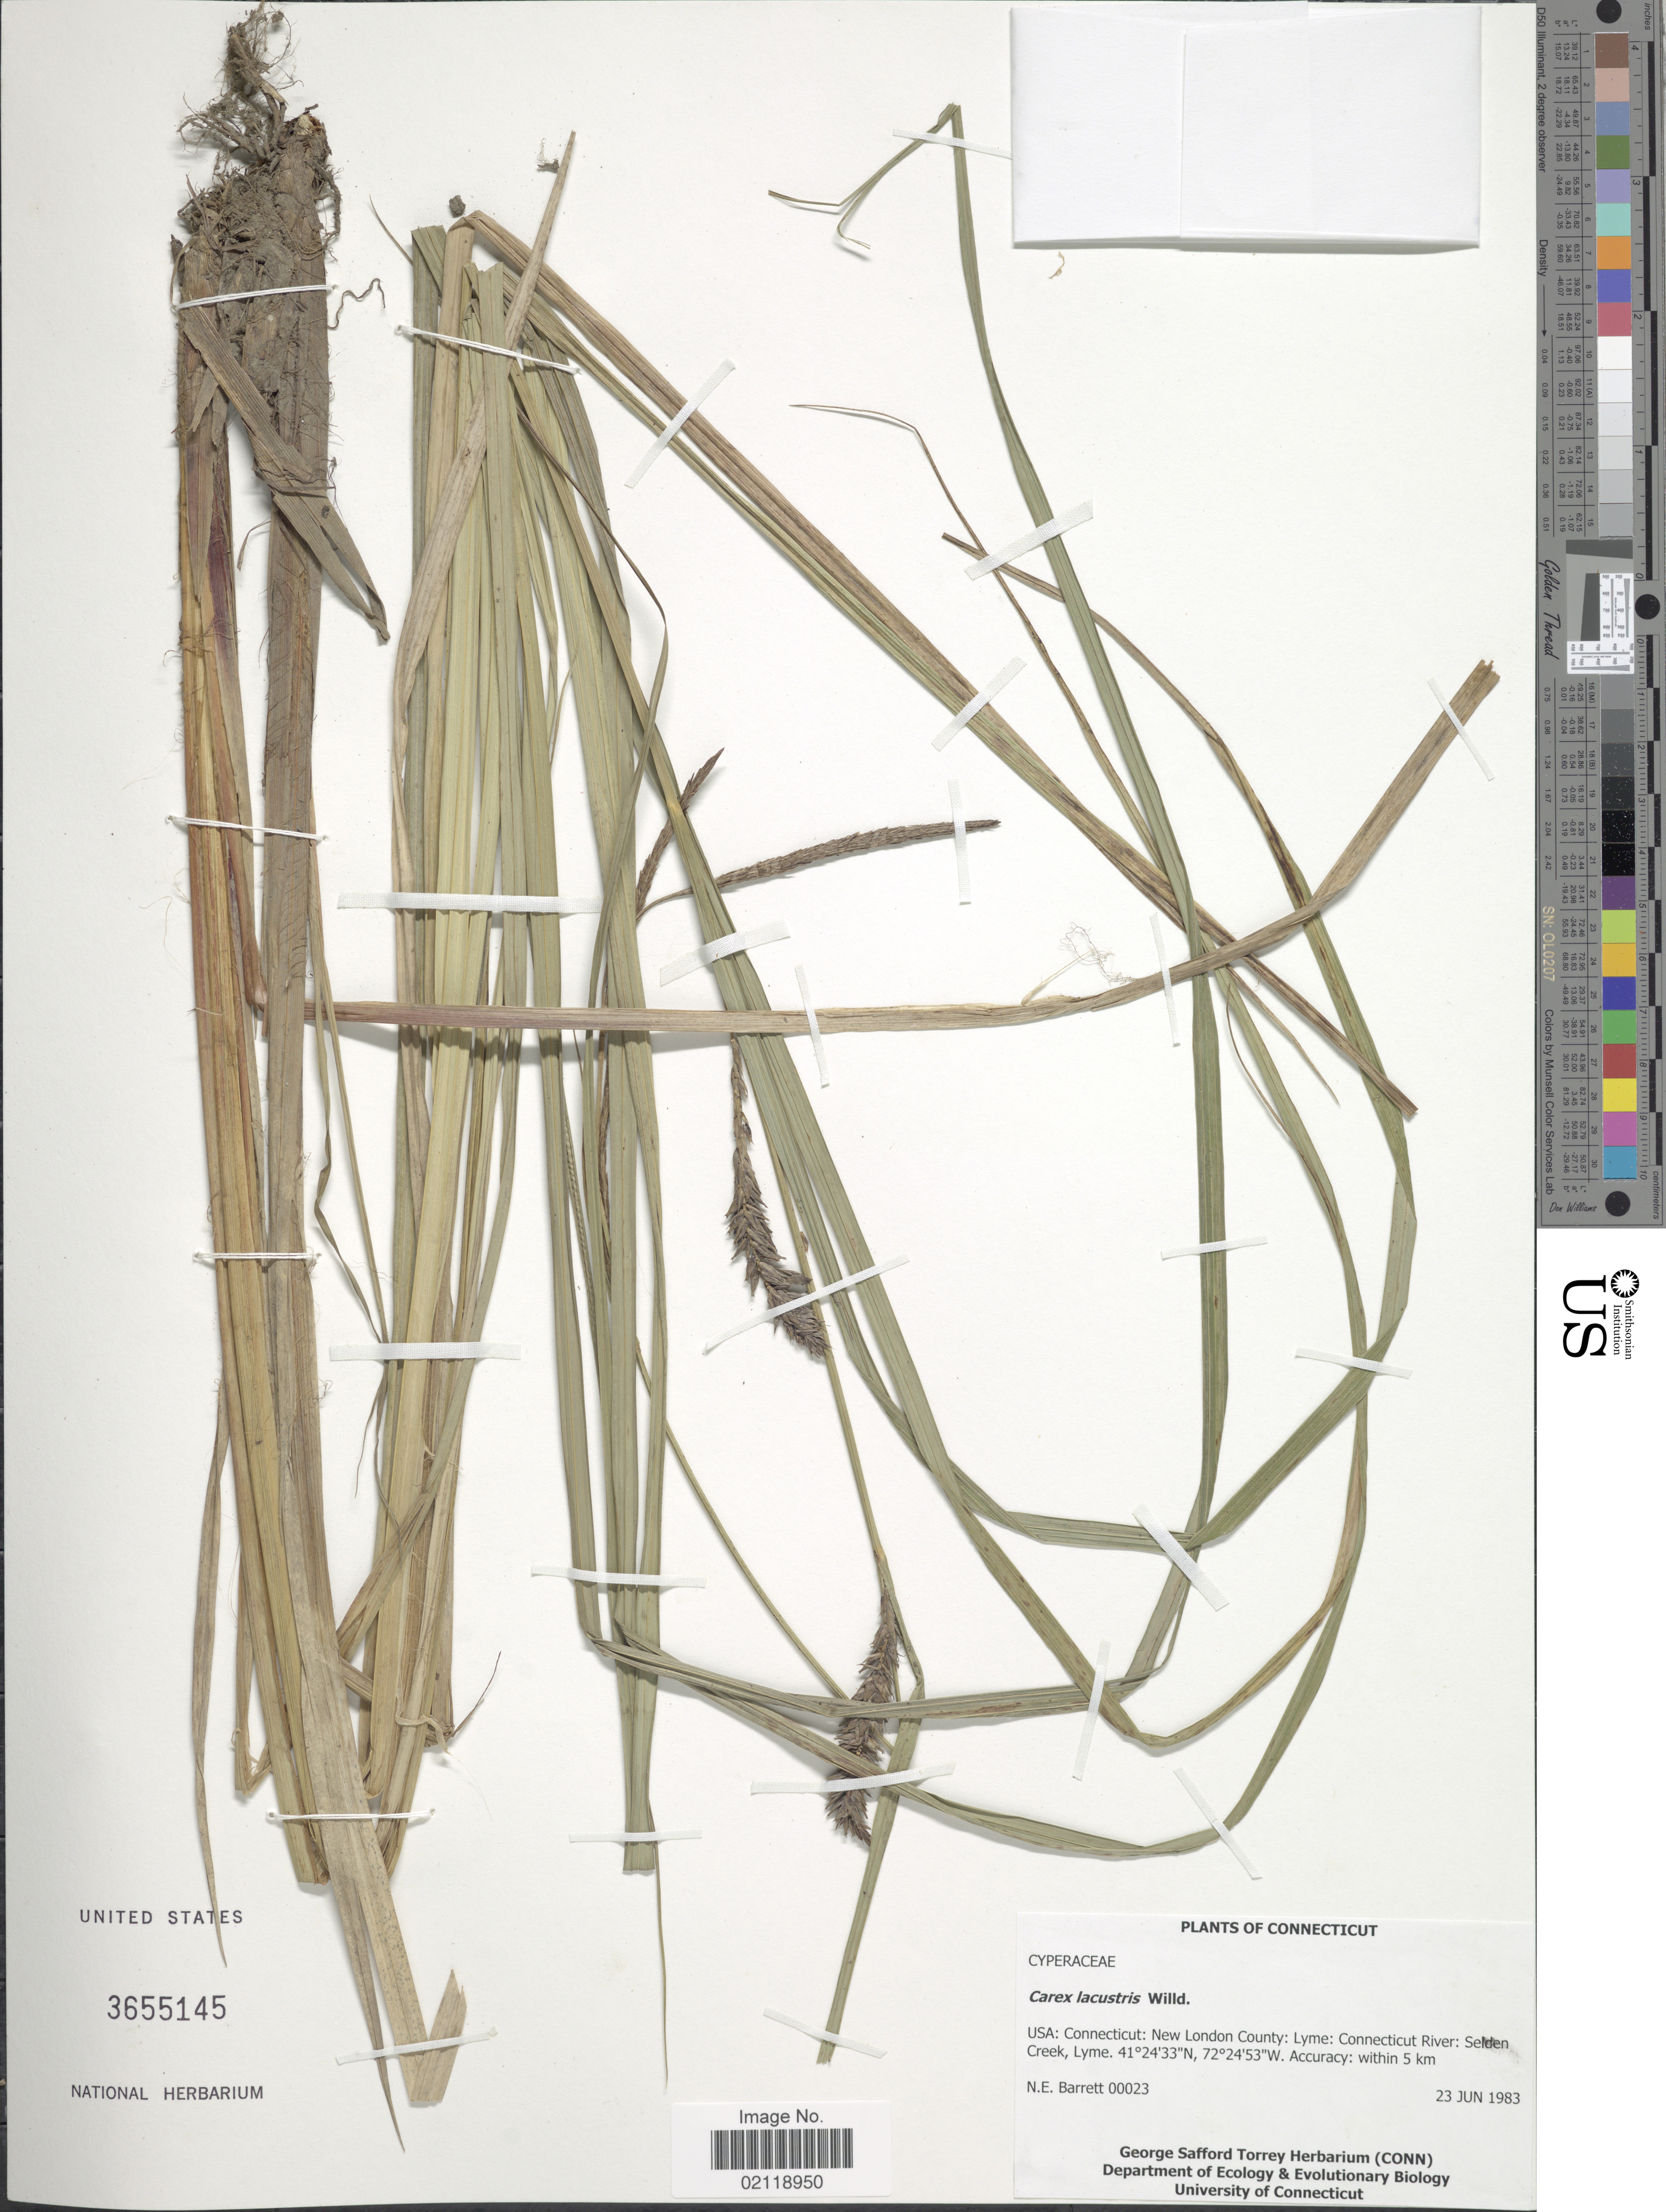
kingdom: Plantae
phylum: Tracheophyta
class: Liliopsida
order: Poales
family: Cyperaceae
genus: Carex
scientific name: Carex lacustris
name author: Willd.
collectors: N. Barrett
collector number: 00023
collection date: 1983-06-23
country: United States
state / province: Connecticut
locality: New London County: Lyme: Connecticut River: Selden Creek, Lyme.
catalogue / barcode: US 3655145